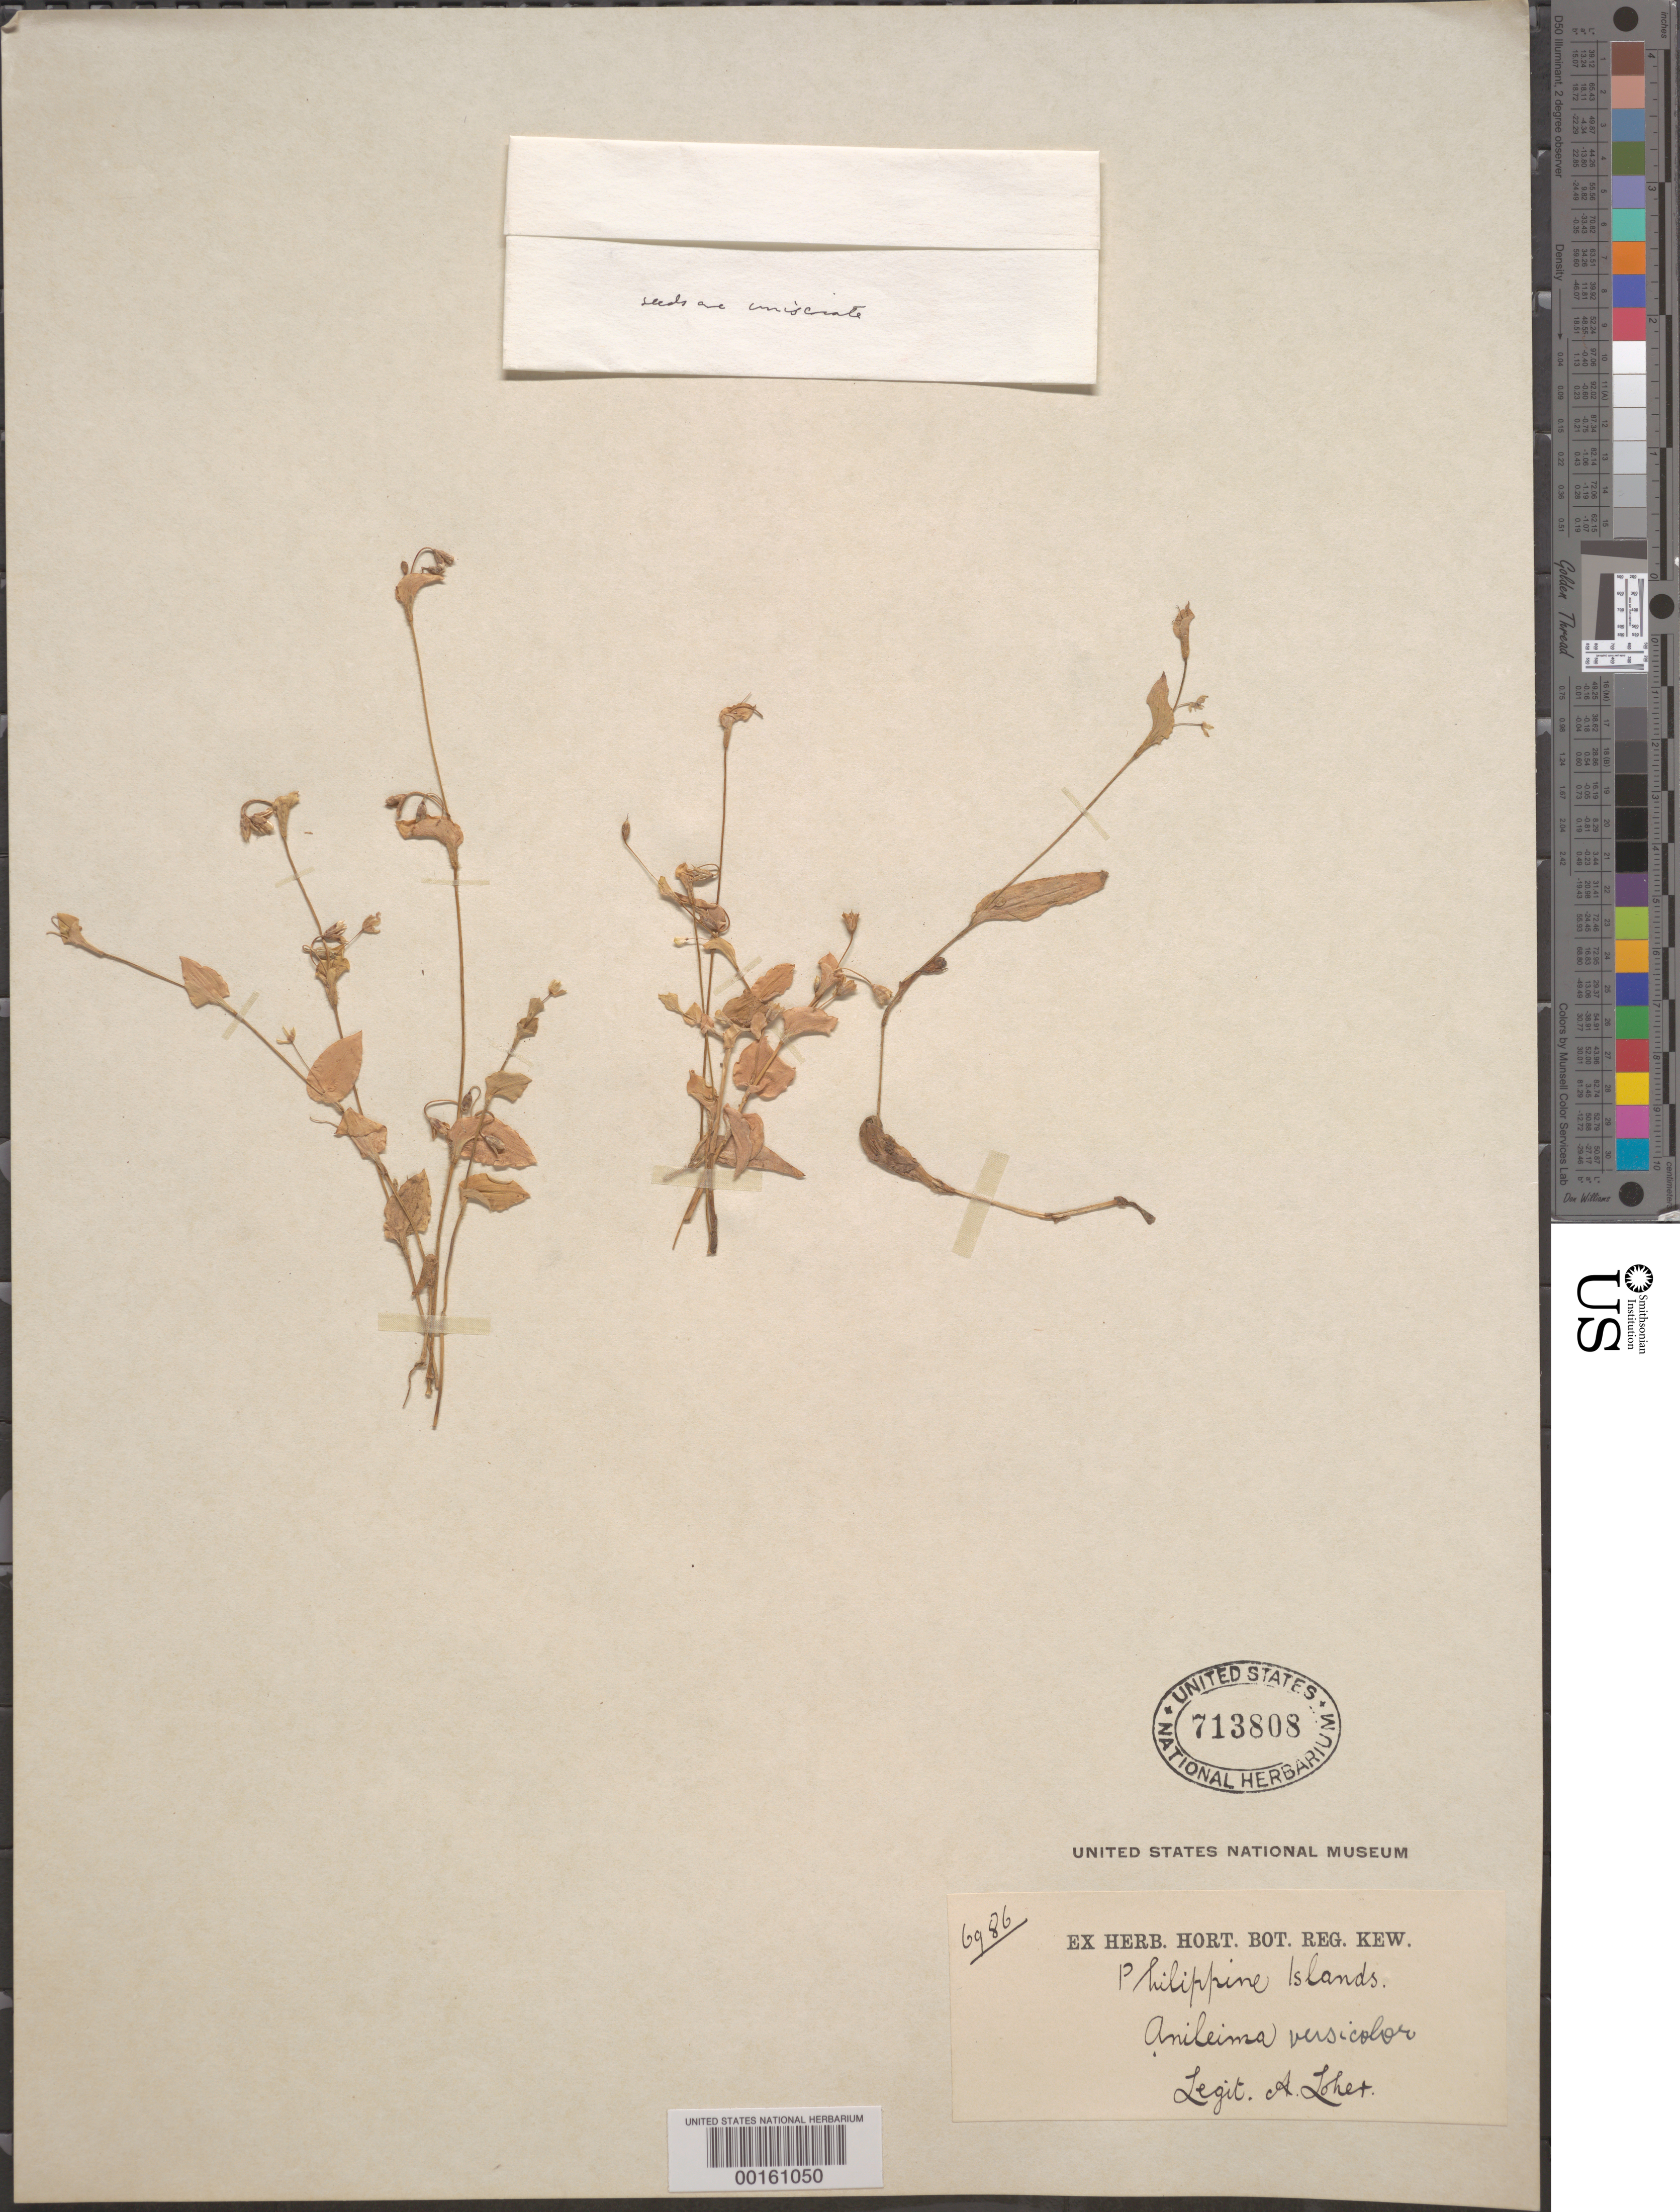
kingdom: Plantae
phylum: Tracheophyta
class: Liliopsida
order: Commelinales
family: Commelinaceae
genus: Murdannia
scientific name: Murdannia versicolor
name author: (Dalzell) G. Brückn.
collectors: A. Loher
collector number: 6986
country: Philippines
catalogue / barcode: US 713808